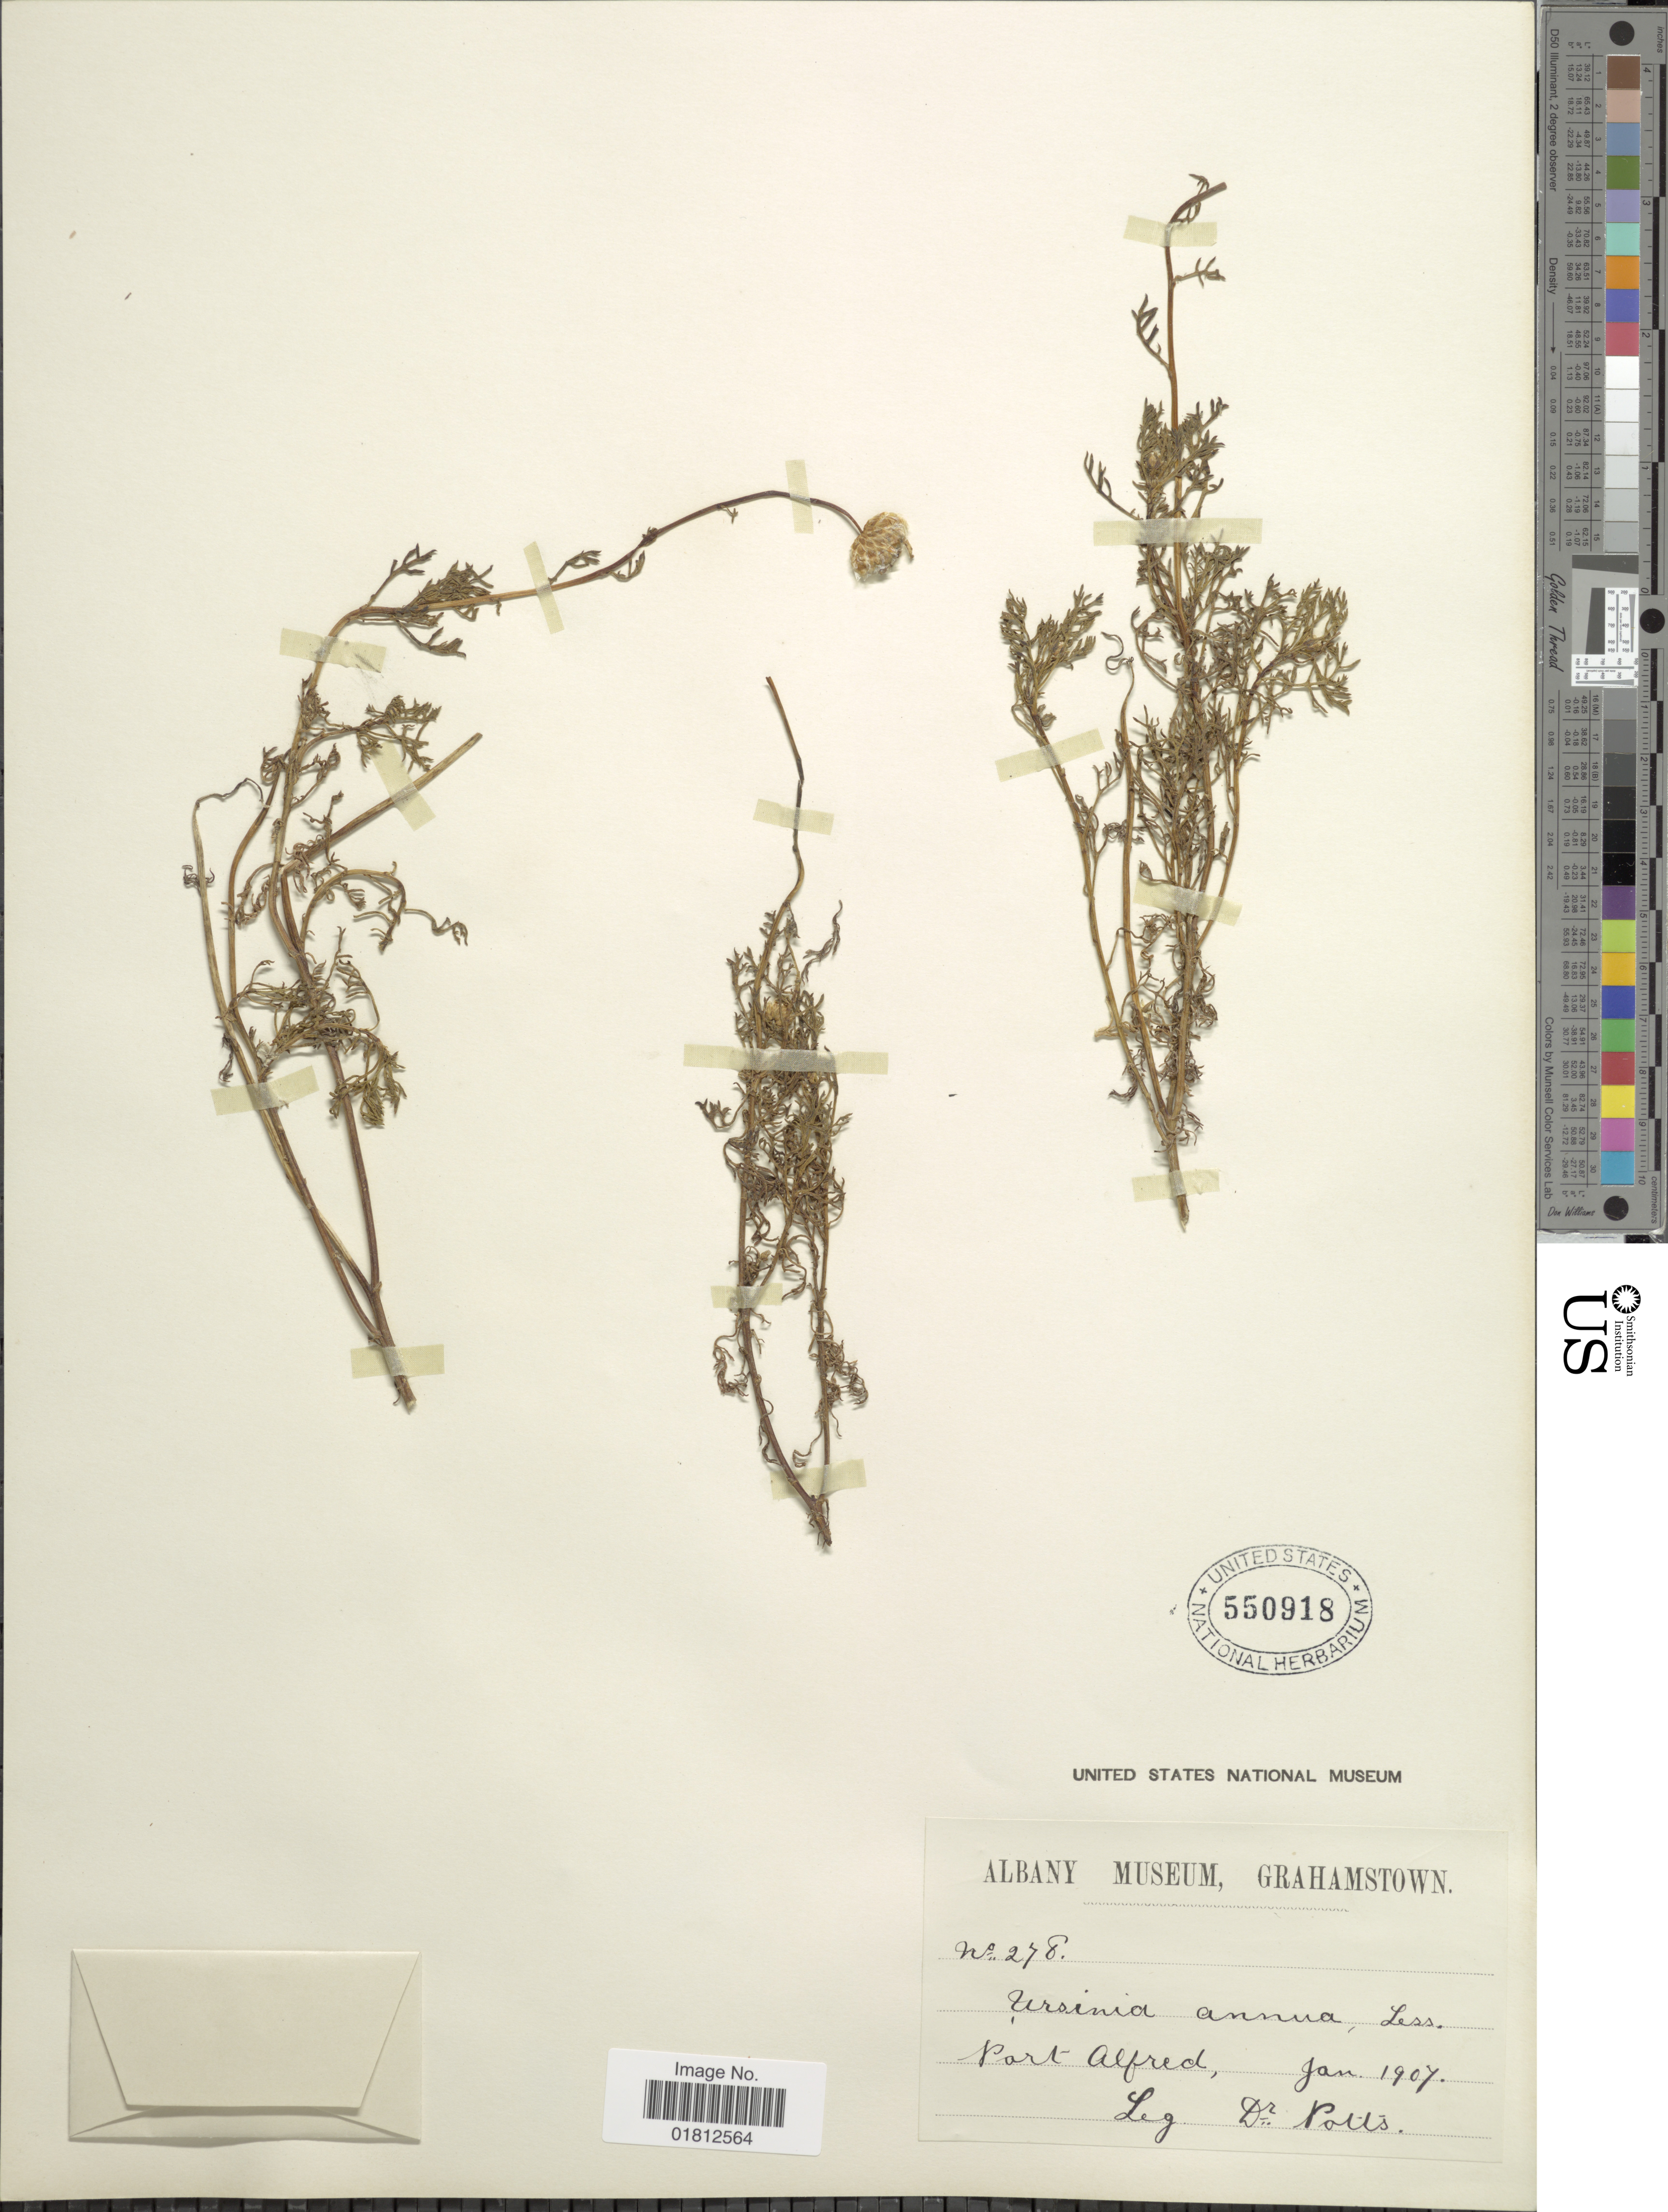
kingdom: Plantae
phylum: Tracheophyta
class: Magnoliopsida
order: Asterales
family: Asteraceae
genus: Ursinia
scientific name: Ursinia annua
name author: Less.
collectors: Potts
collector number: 278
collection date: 1907-01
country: South Africa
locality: Port Alfred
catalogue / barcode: US 550918